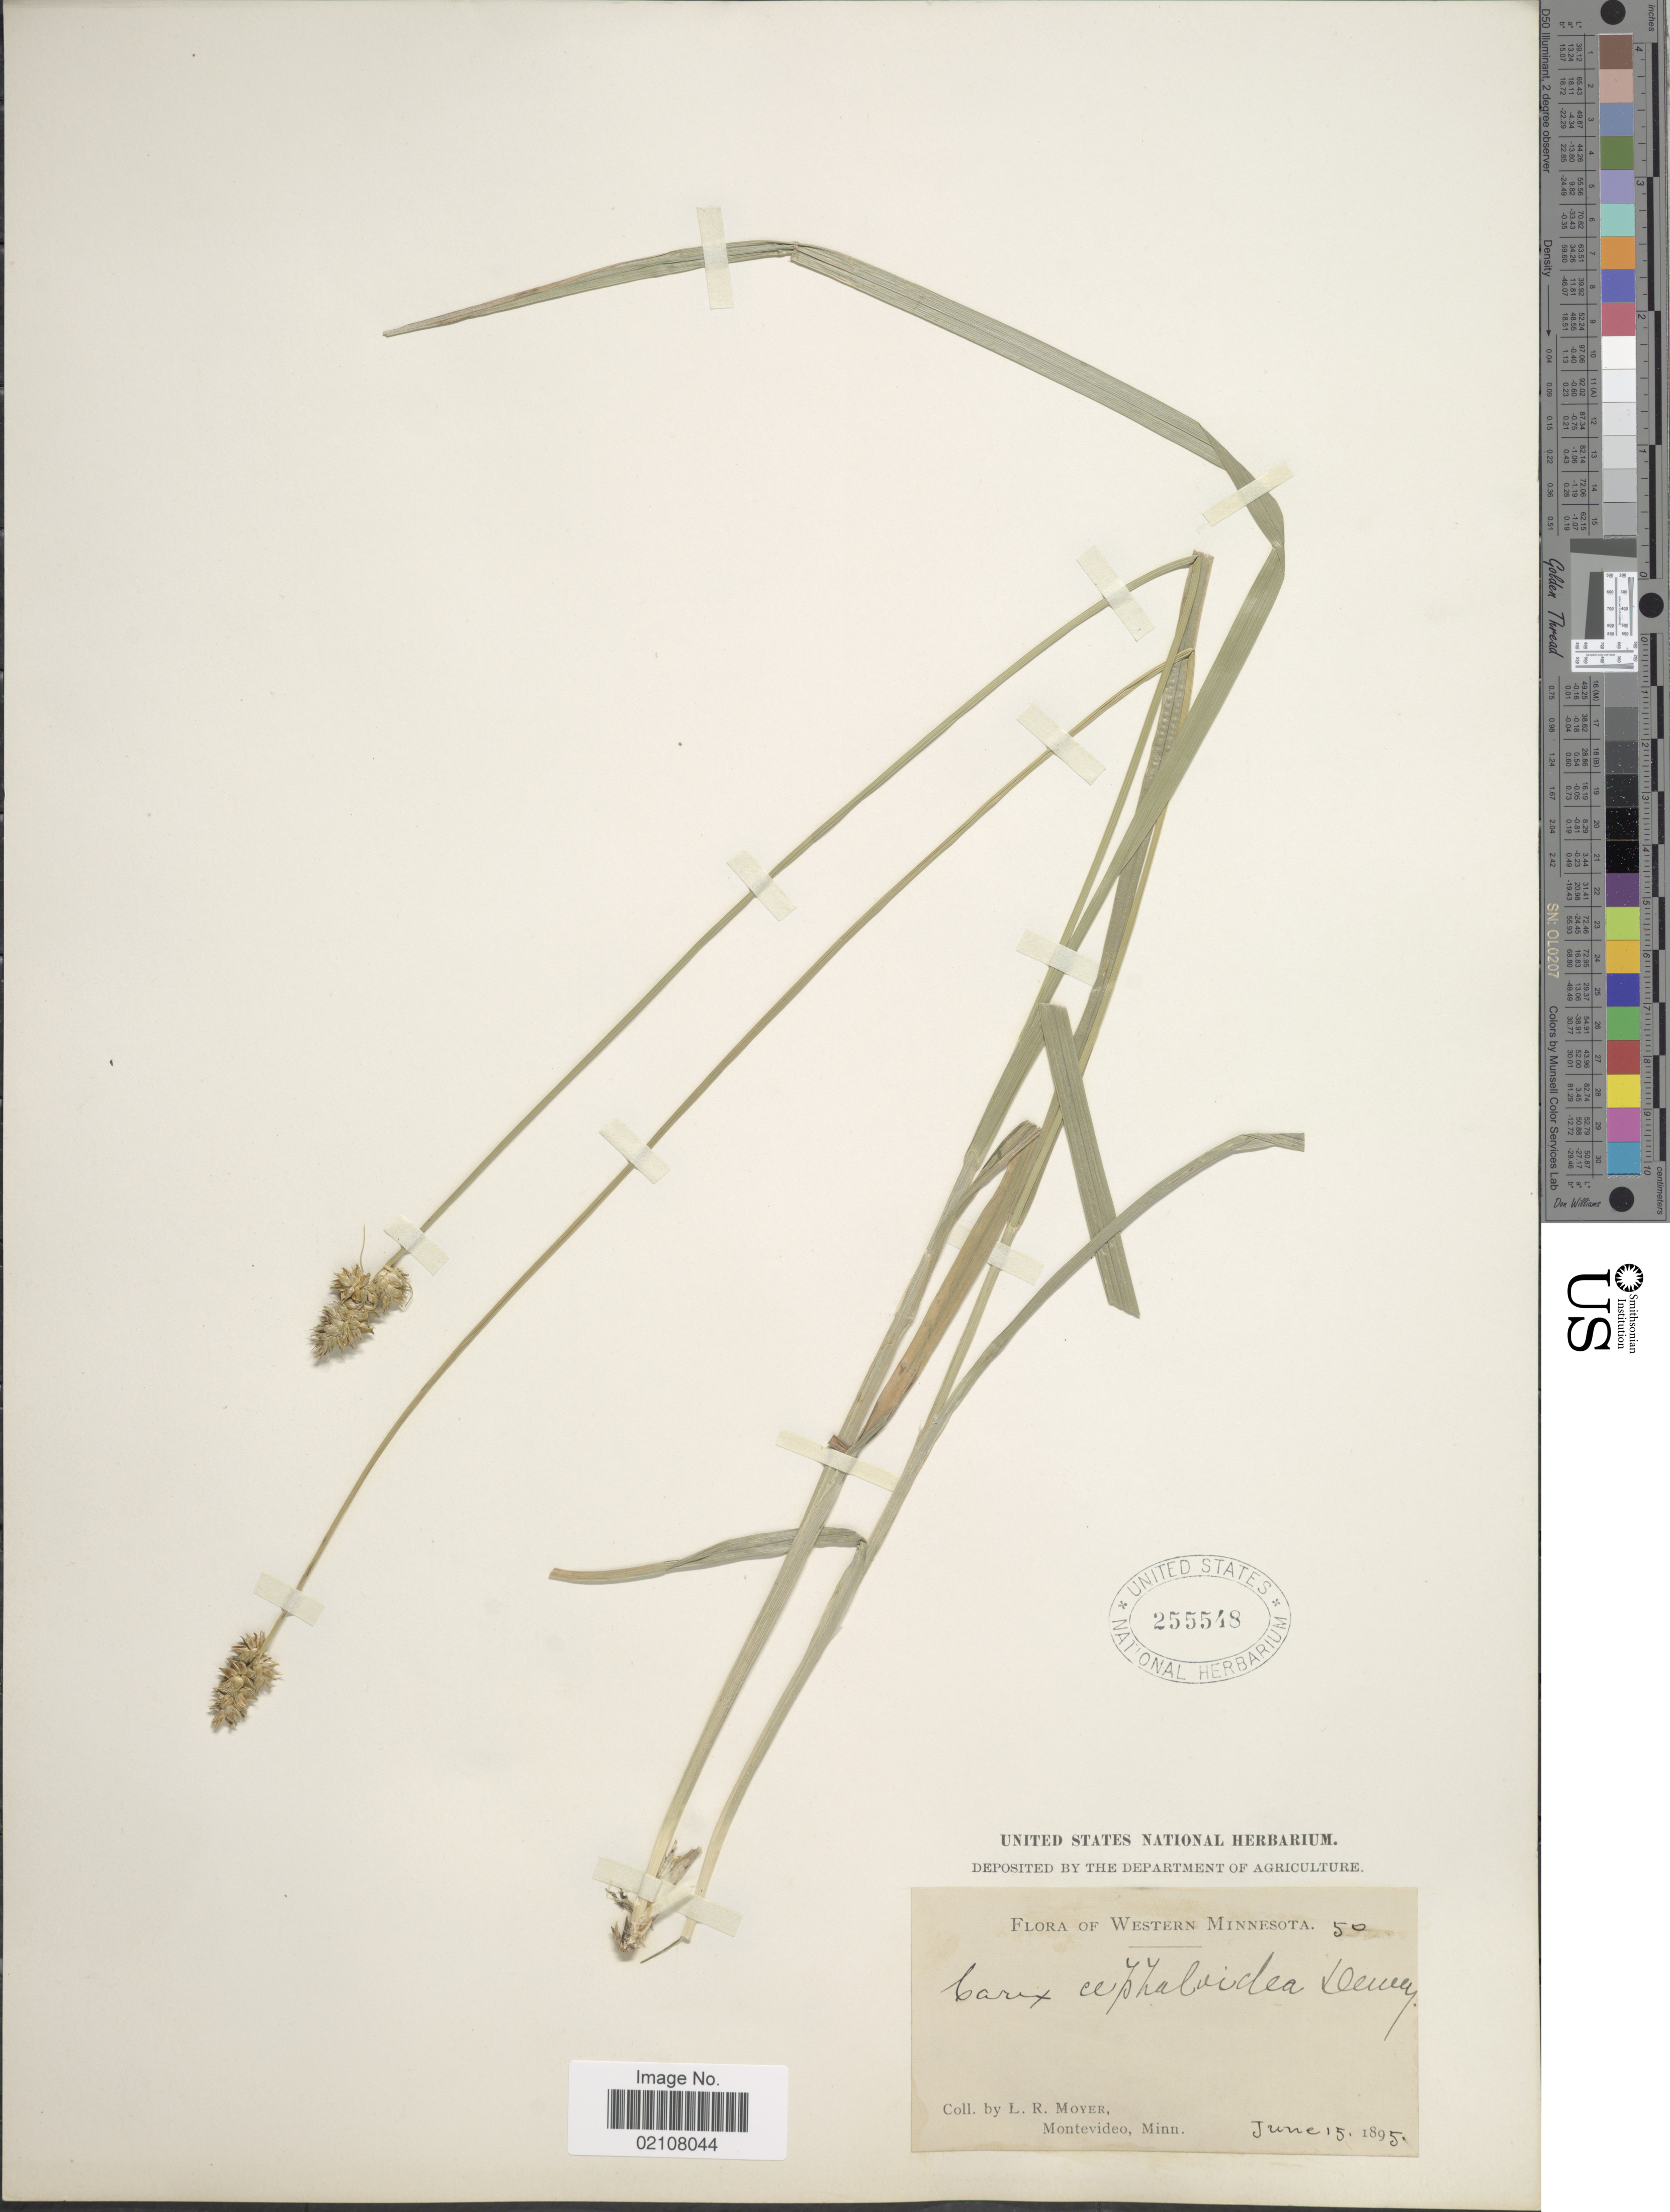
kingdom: Plantae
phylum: Tracheophyta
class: Liliopsida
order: Poales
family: Cyperaceae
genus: Carex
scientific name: Carex cephaloidea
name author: (Dewey) Dewey ex Boott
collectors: L. Moyer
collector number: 50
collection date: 1895-06-15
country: United States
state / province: Minnesota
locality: Western Minnesota, Montevideo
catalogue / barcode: US 255548